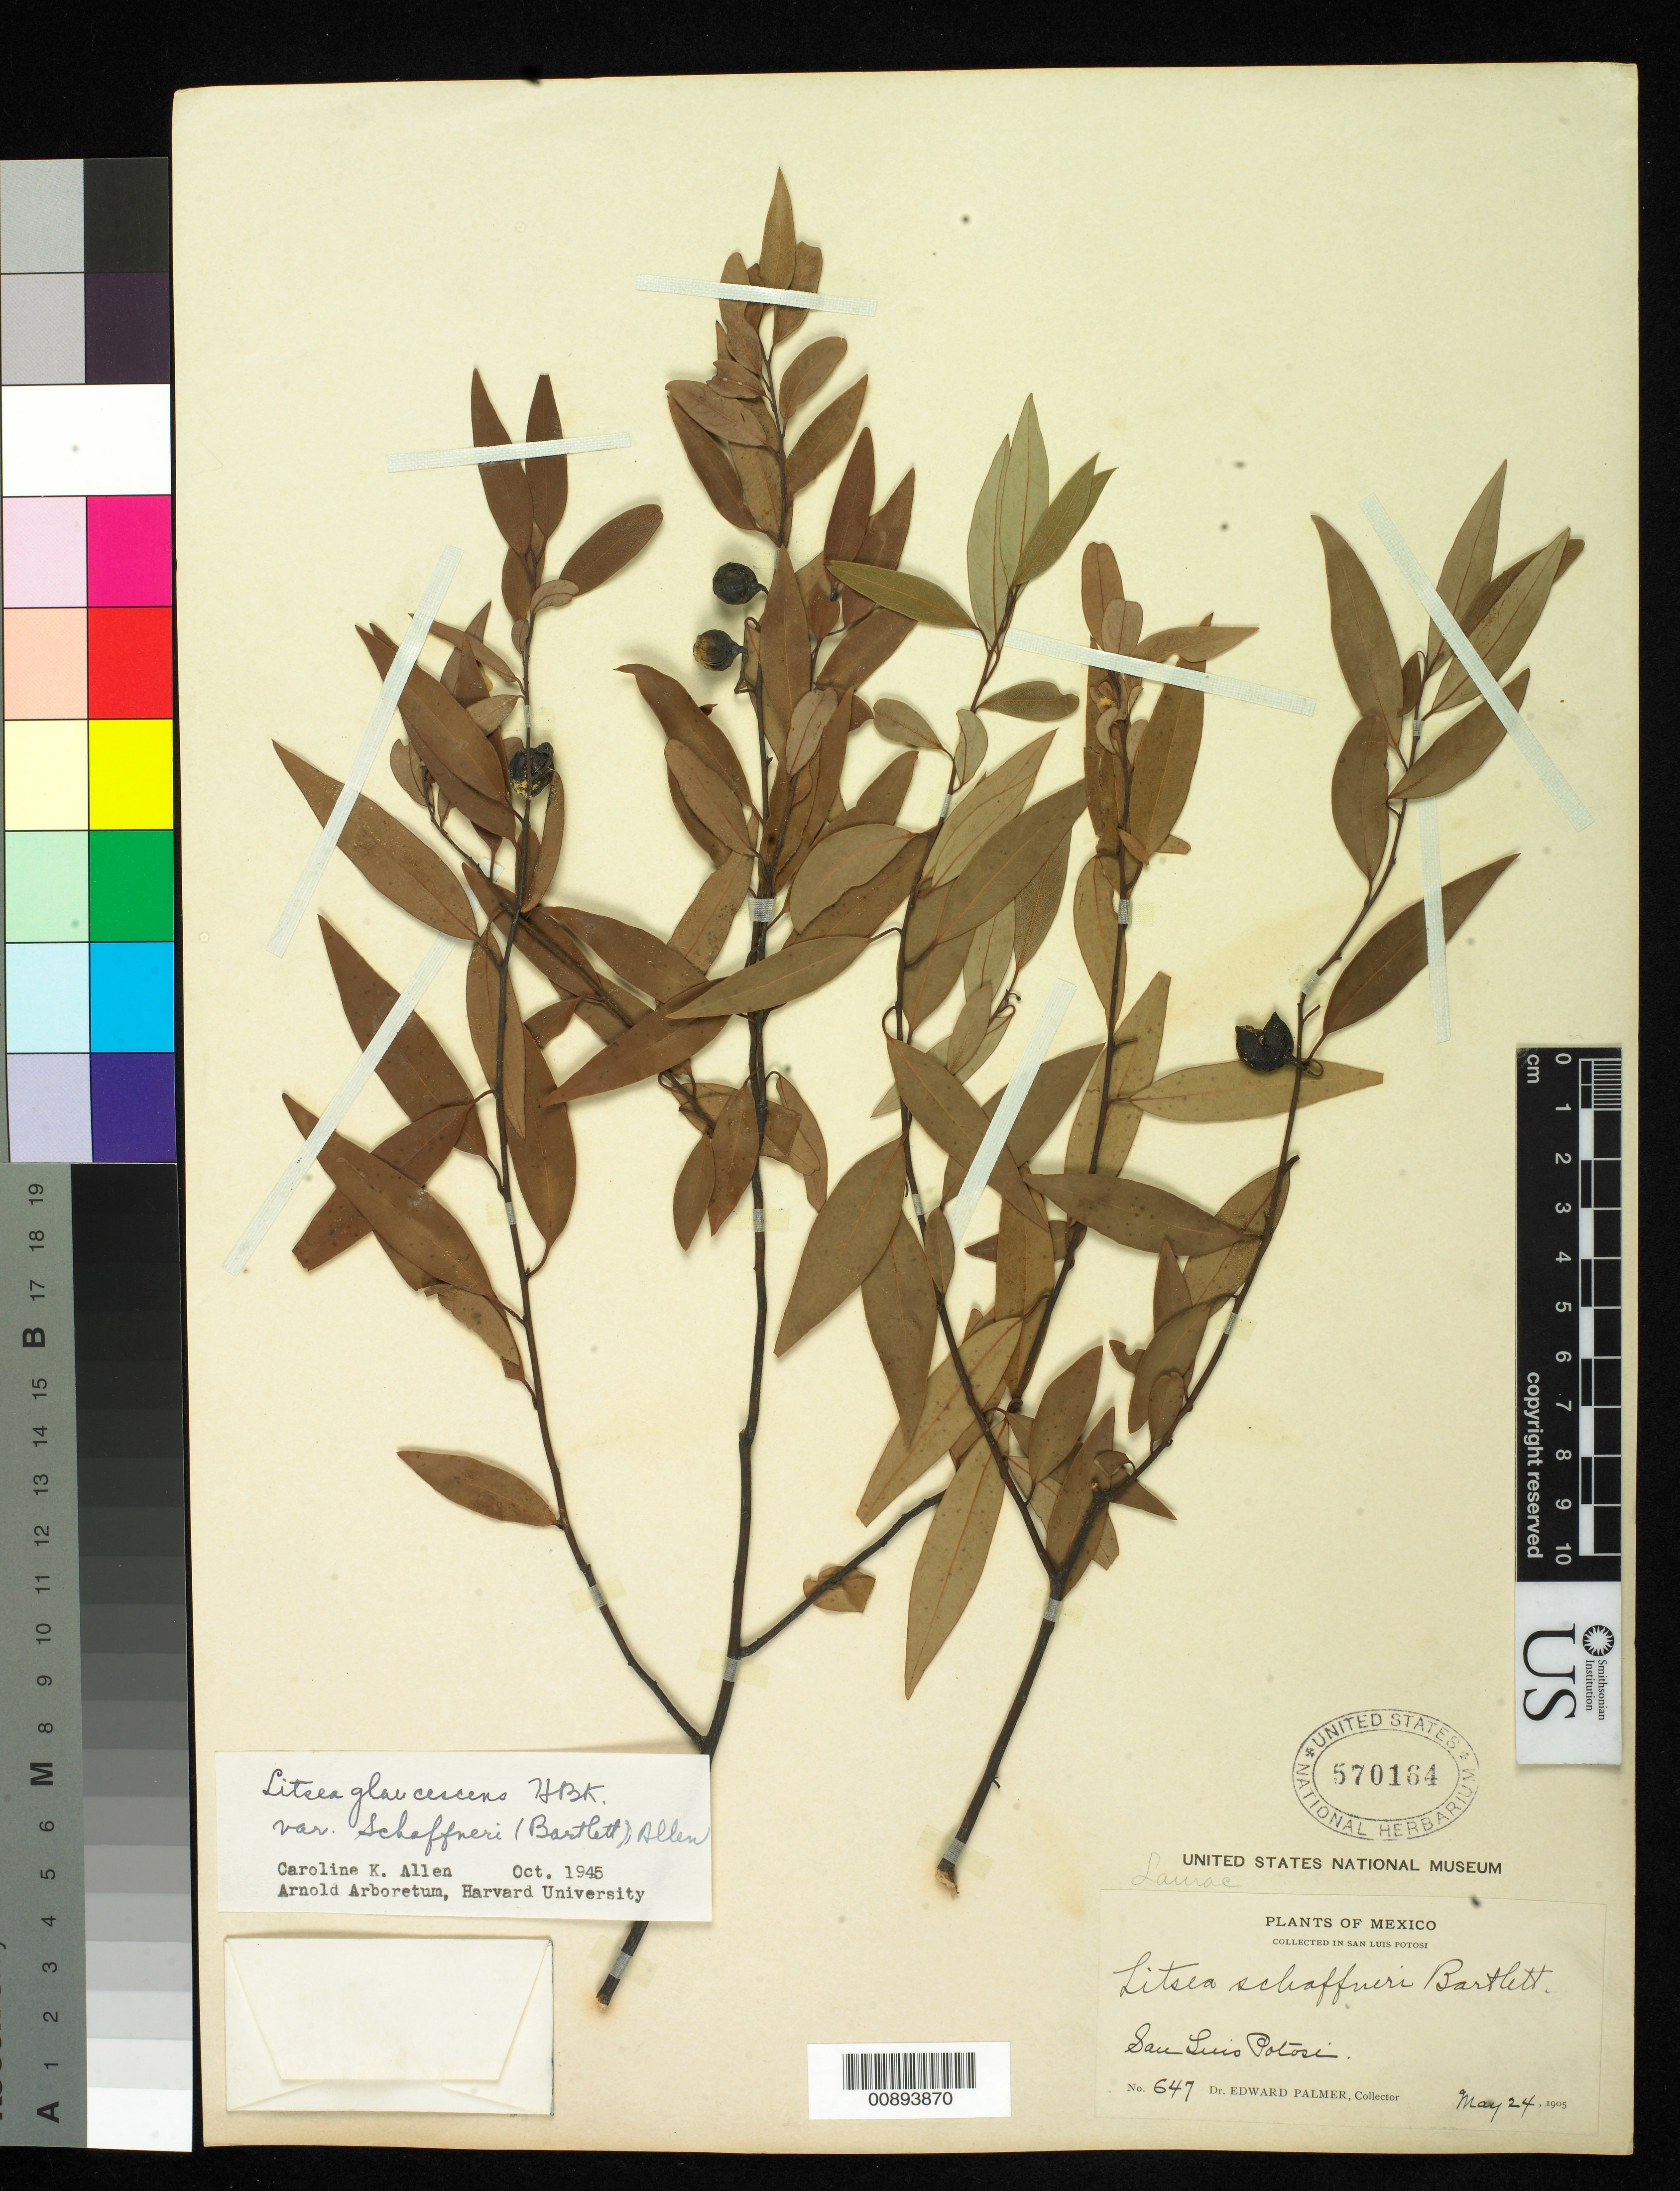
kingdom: Plantae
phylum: Tracheophyta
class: Magnoliopsida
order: Laurales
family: Lauraceae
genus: Litsea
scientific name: Litsea glaucescens var. schaffneri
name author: Kunth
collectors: E. Palmer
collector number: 647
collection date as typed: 24 May 1905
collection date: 1905-05-24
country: Mexico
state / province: San Luis Potosí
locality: San Luis Potosí.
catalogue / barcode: US 570164